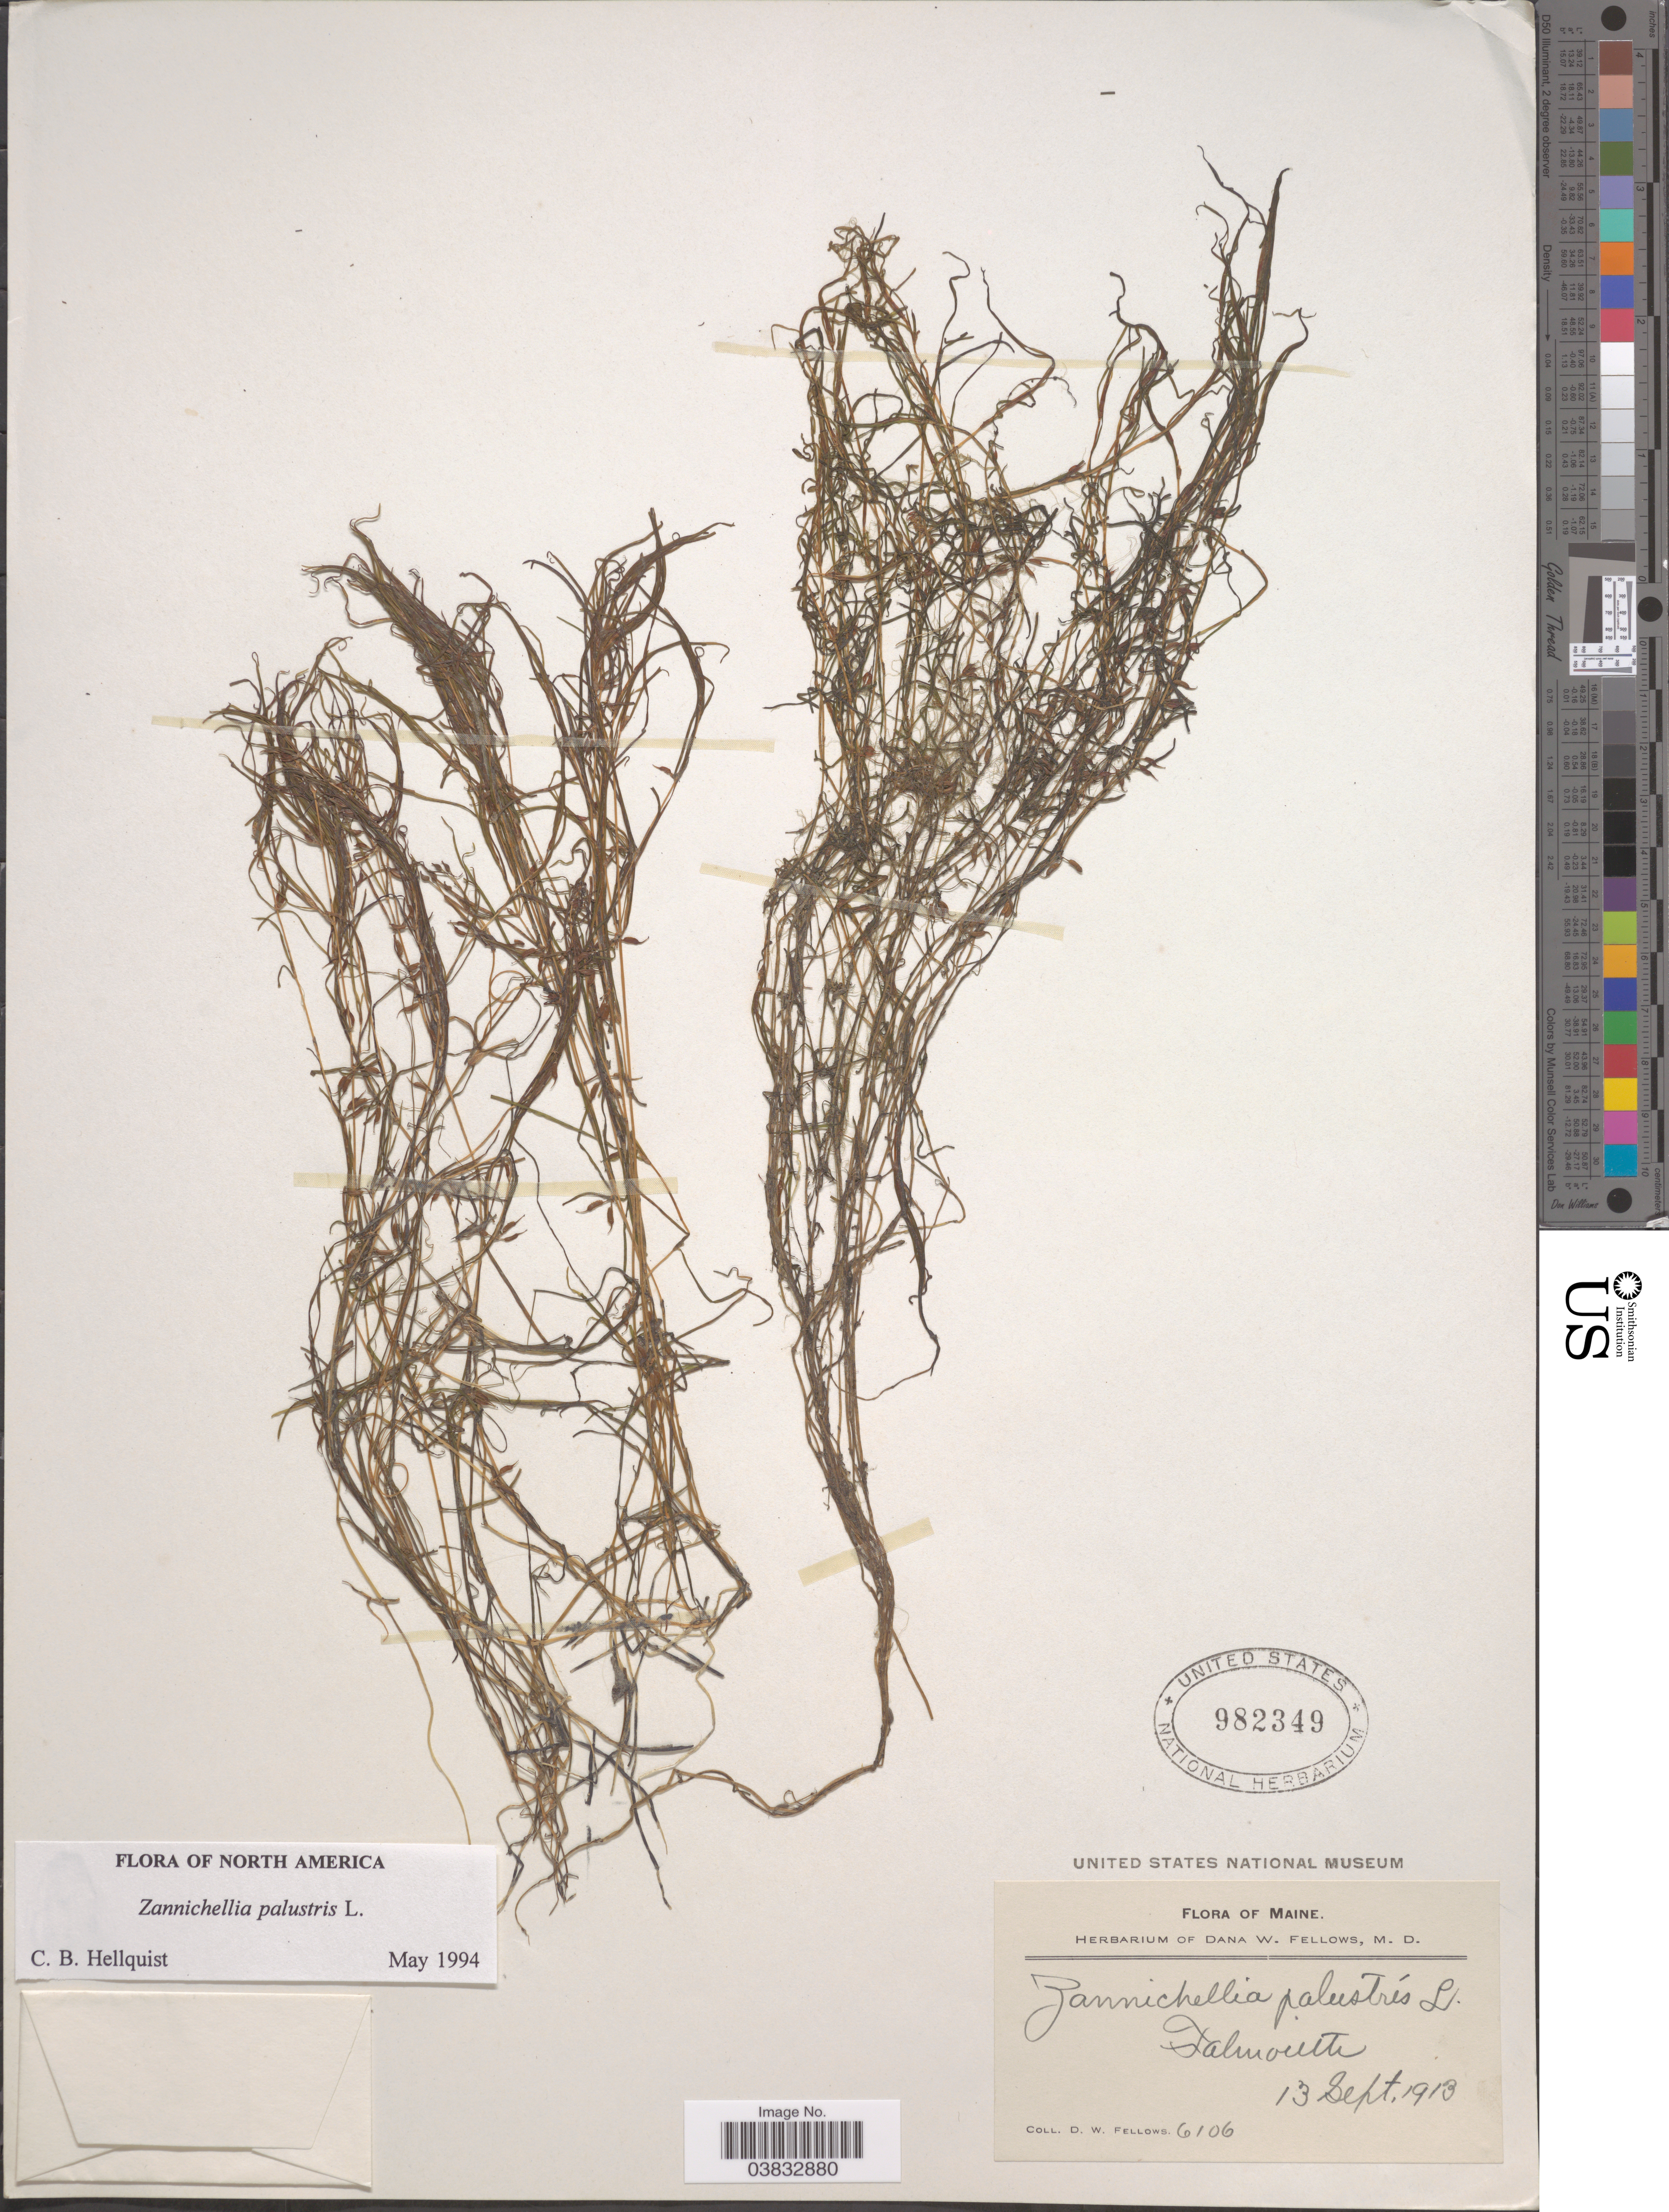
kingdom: Plantae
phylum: Tracheophyta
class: Liliopsida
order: Alismatales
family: Potamogetonaceae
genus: Zannichellia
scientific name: Zannichellia palustris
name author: L.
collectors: D. W. Fellows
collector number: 6106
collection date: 1913-09-13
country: United States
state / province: Maine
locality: Falmouth.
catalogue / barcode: US 982349